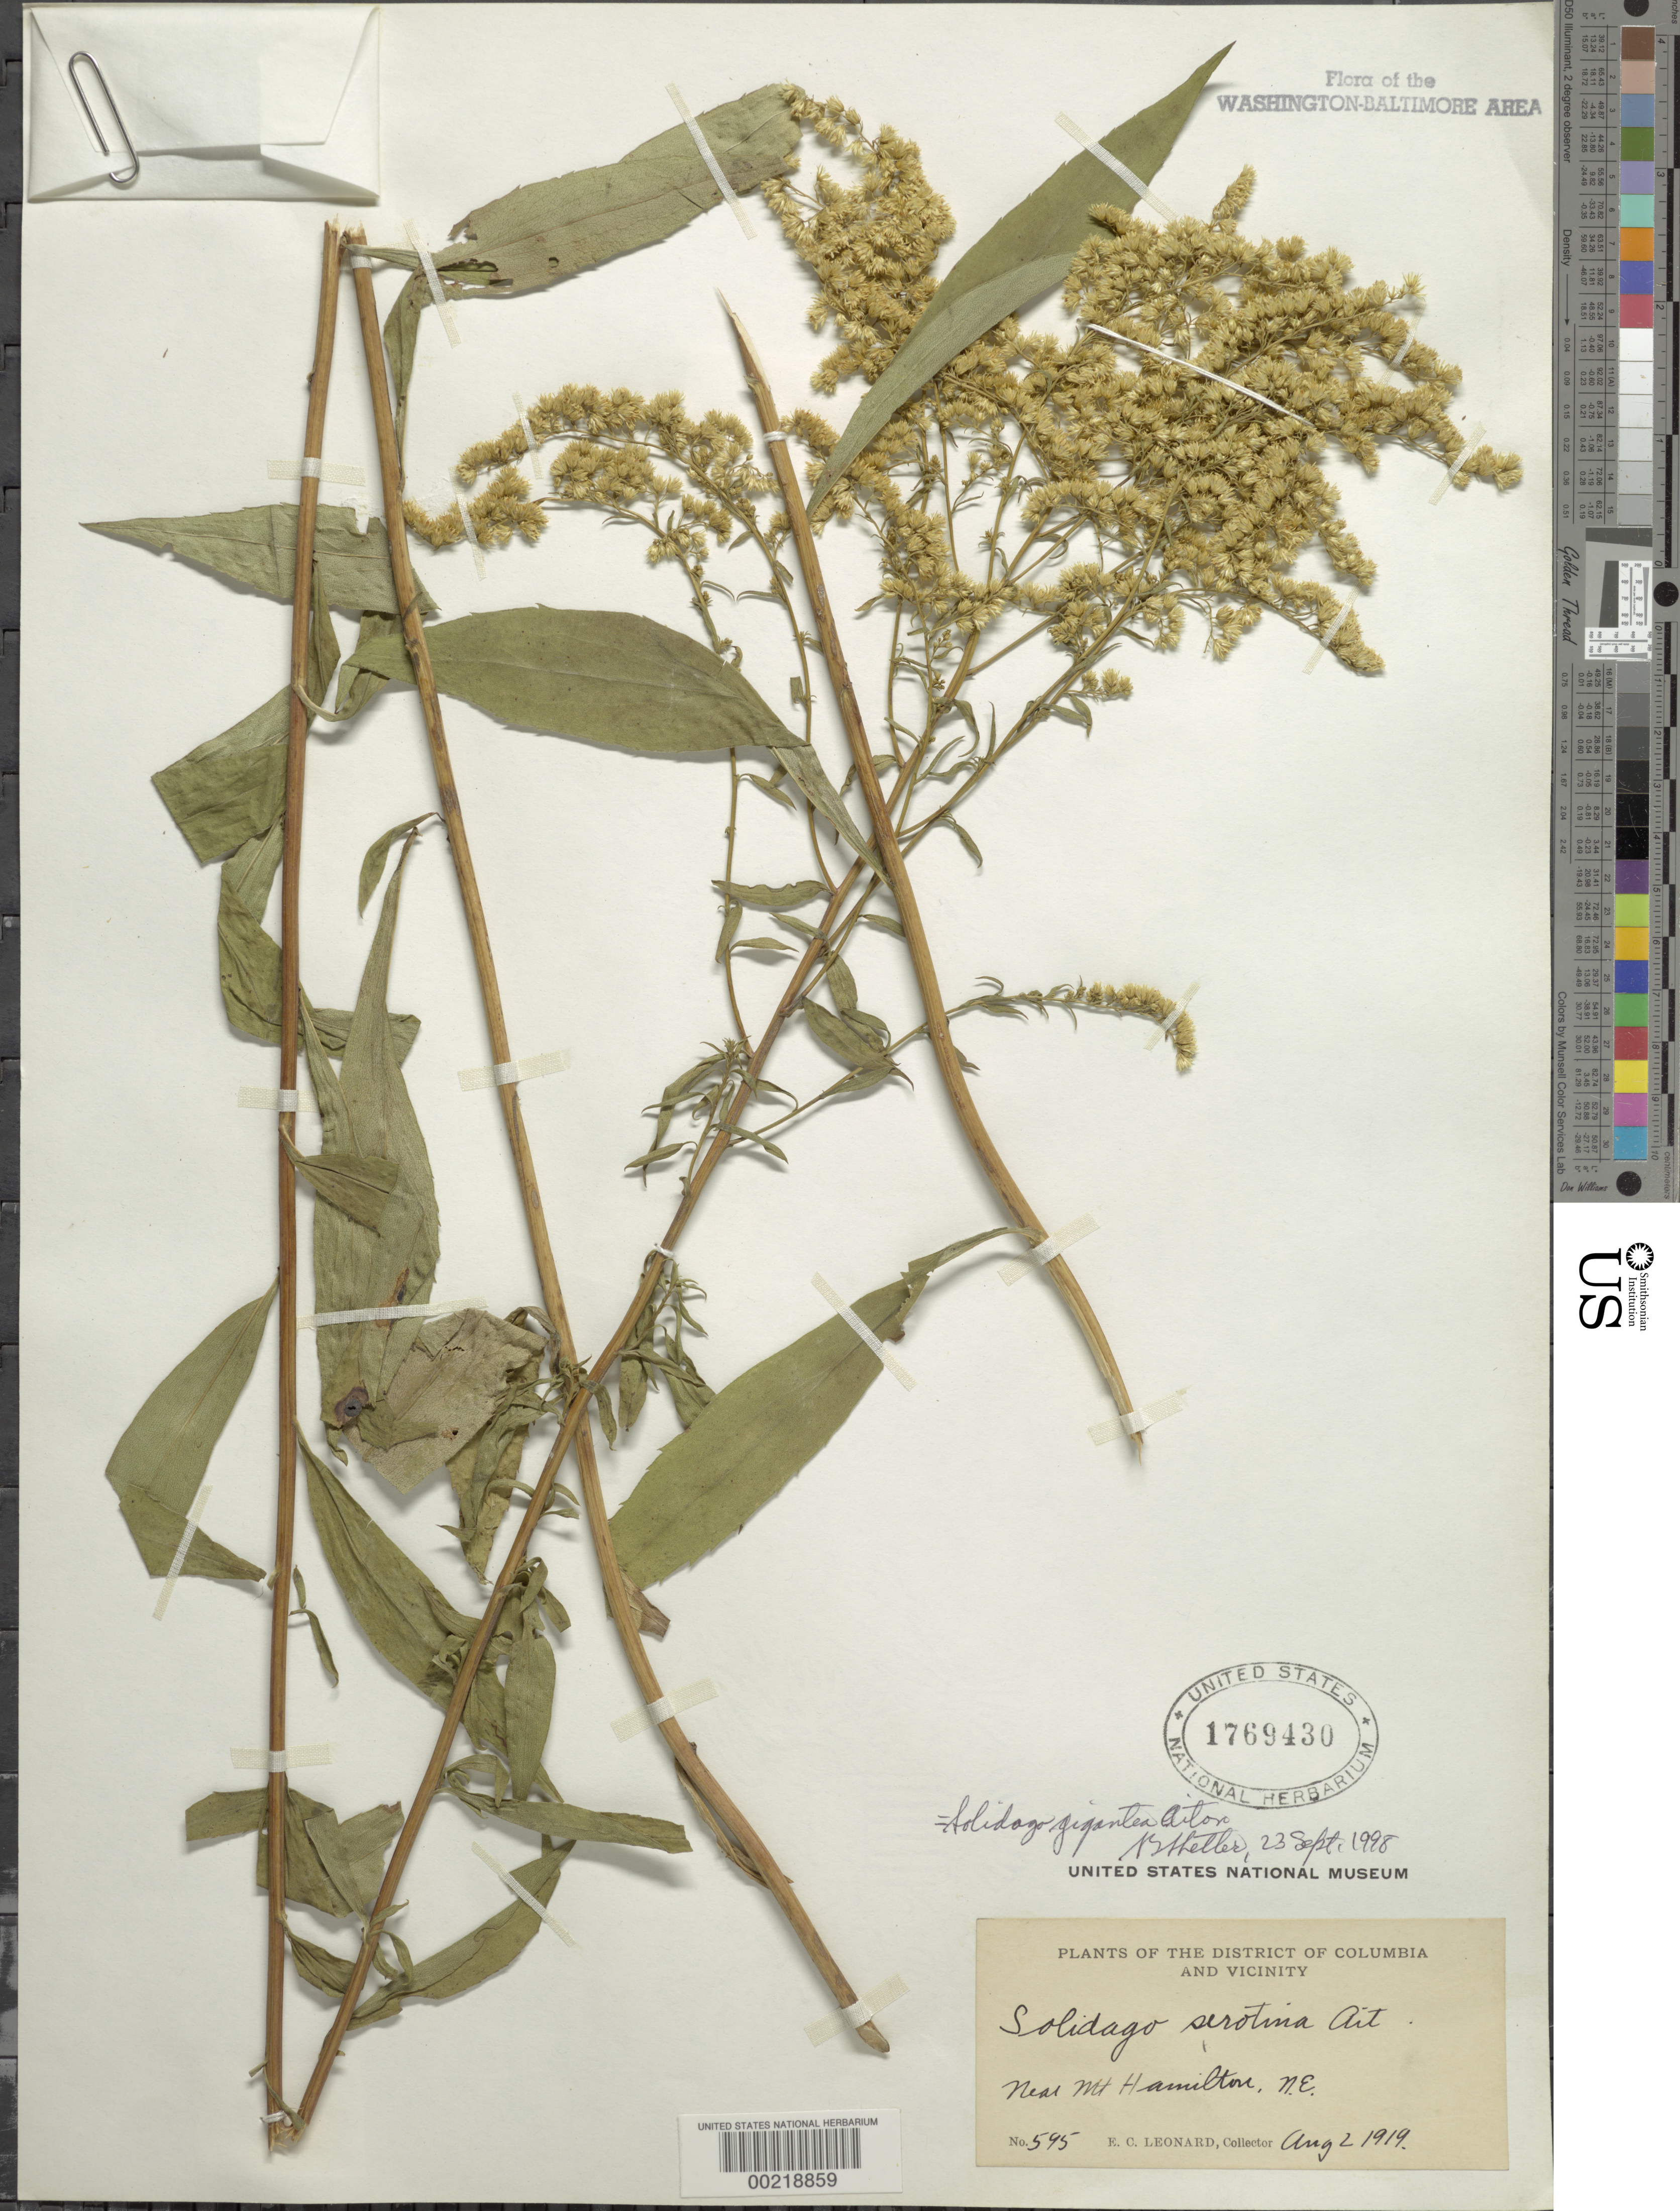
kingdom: Plantae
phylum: Tracheophyta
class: Magnoliopsida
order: Asterales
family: Asteraceae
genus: Solidago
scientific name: Solidago gigantea var. leiophylla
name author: Fernald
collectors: E. C. Leonard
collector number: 595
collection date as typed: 02 Aug 1919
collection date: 1919-08-02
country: United States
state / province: District of Columbia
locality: Near Mount Hamilton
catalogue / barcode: US 1769430